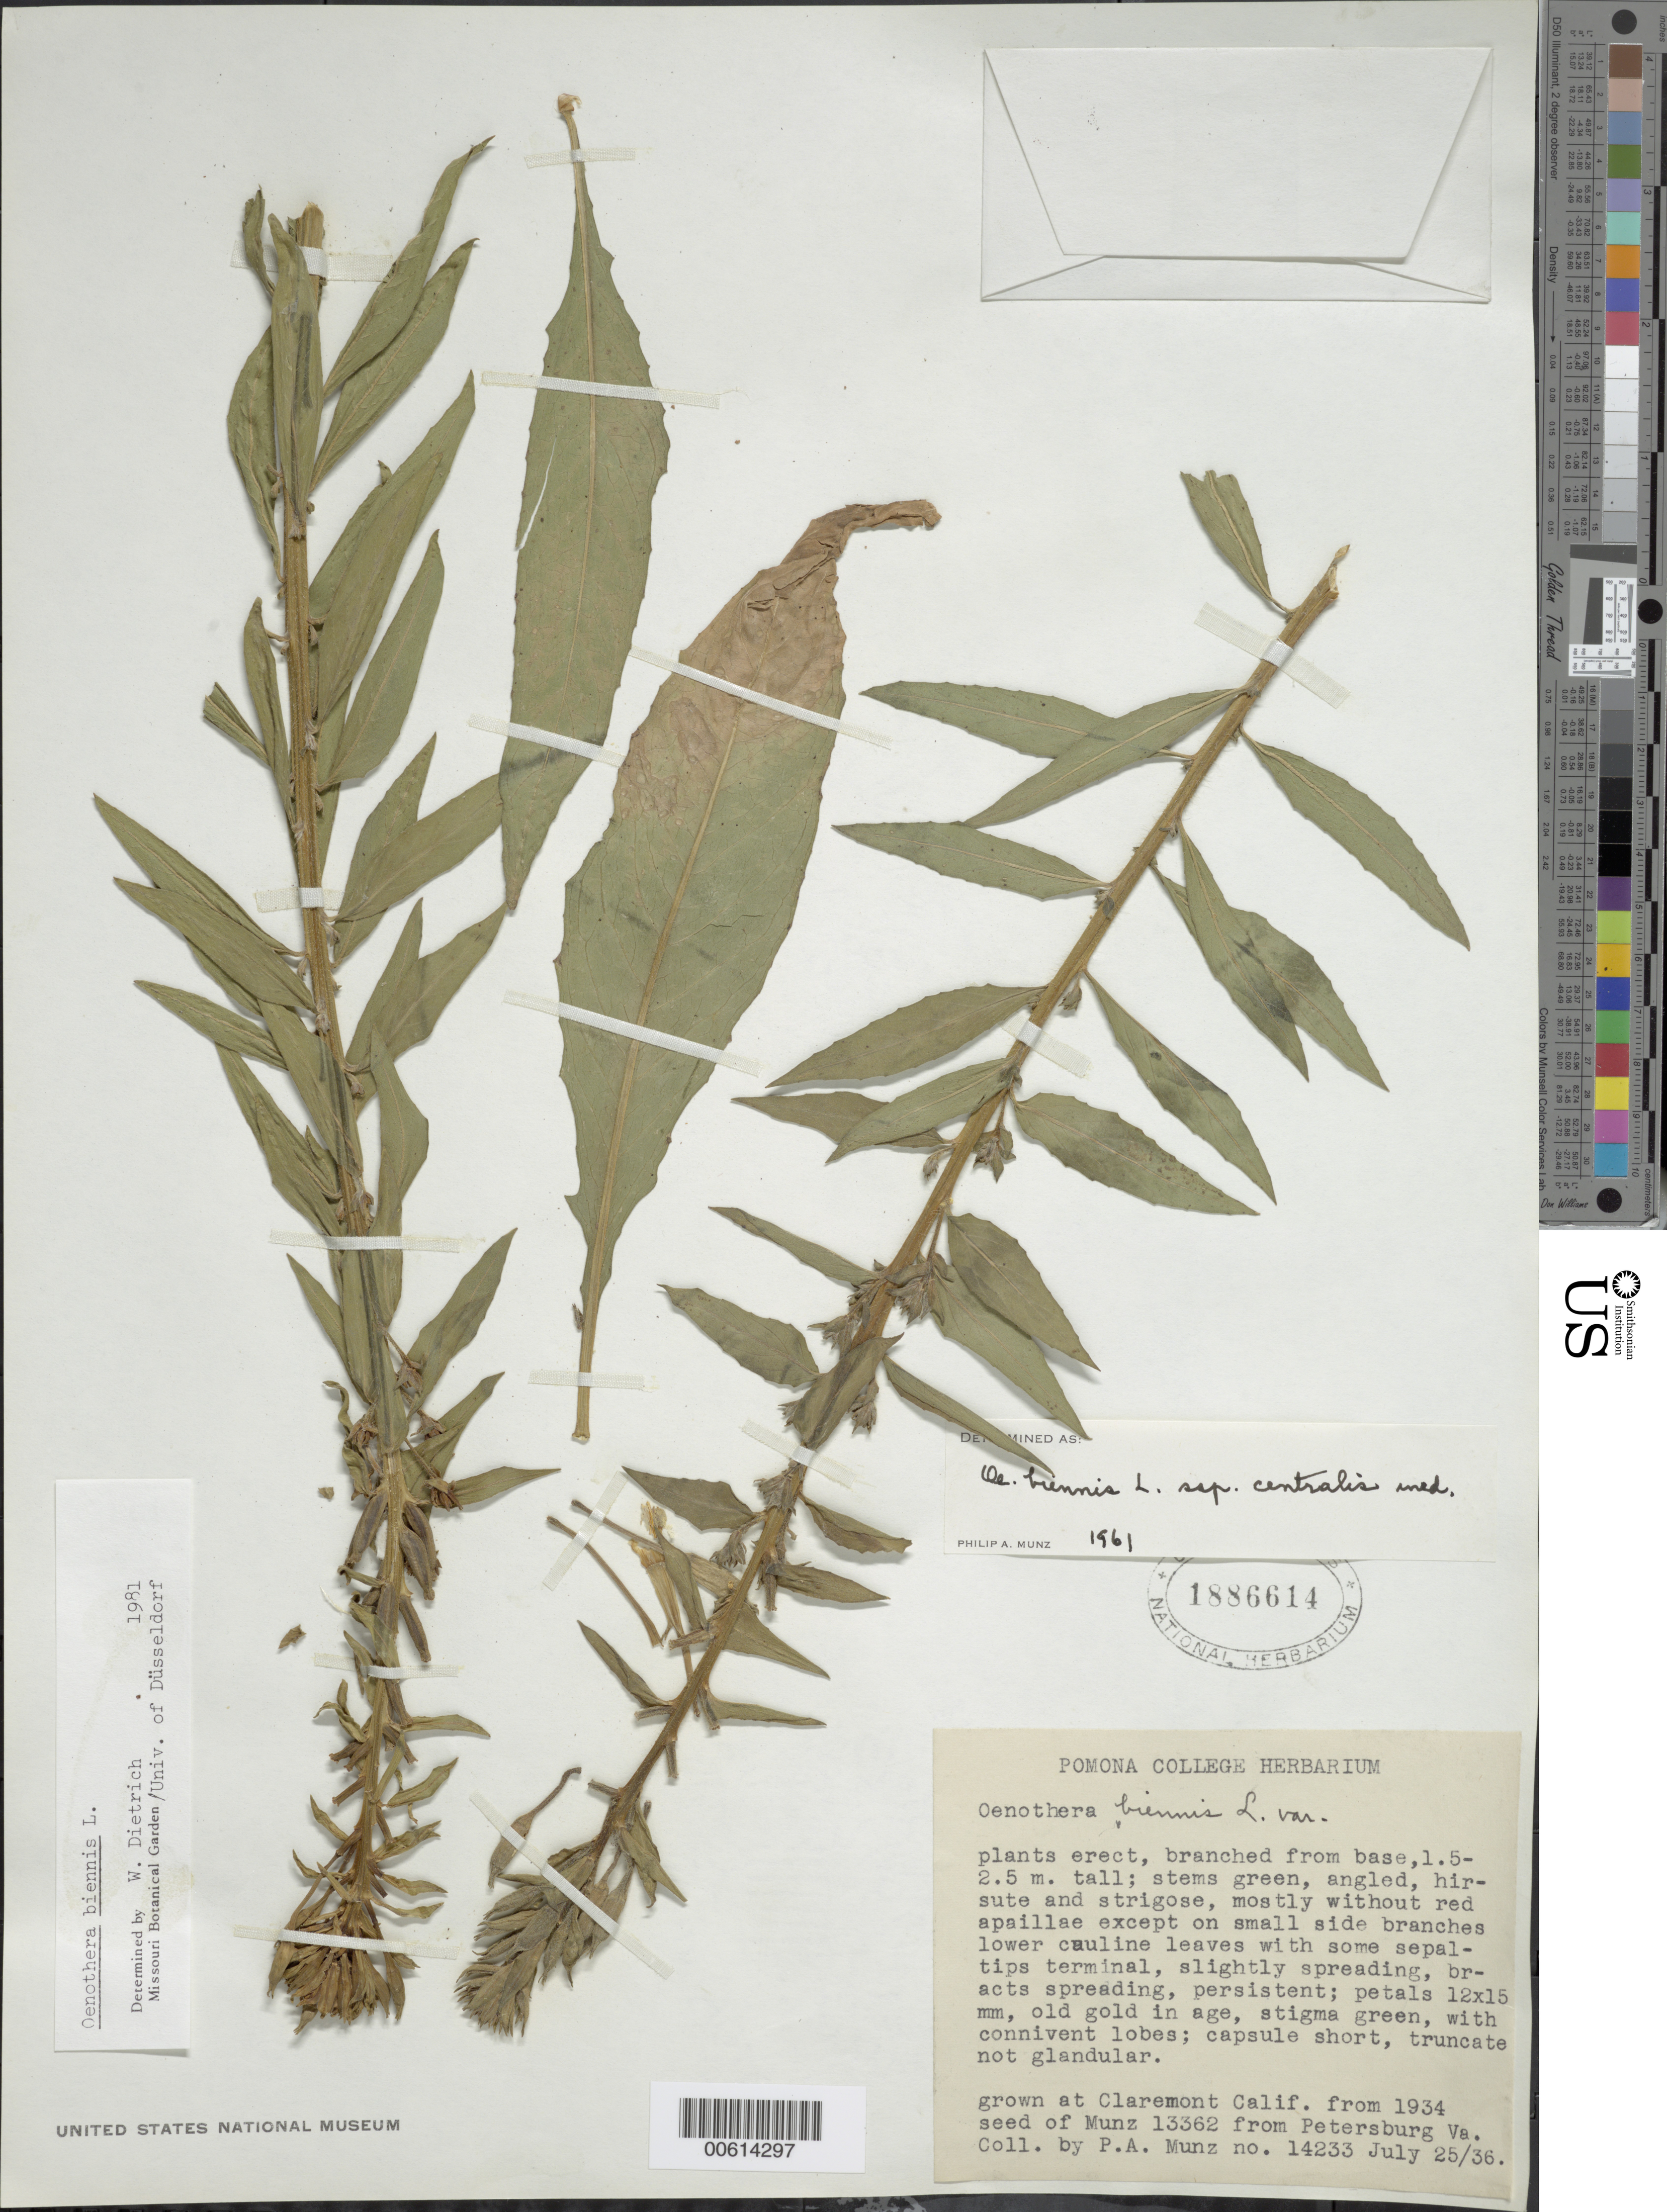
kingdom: Plantae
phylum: Tracheophyta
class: Magnoliopsida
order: Myrtales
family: Onagraceae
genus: Oenothera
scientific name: Oenothera biennis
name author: L.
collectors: P. A. Munz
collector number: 14233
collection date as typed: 25 Jul 1936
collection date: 1936-07-25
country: United States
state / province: California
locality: Pomona College, Claremont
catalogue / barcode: US 1886614